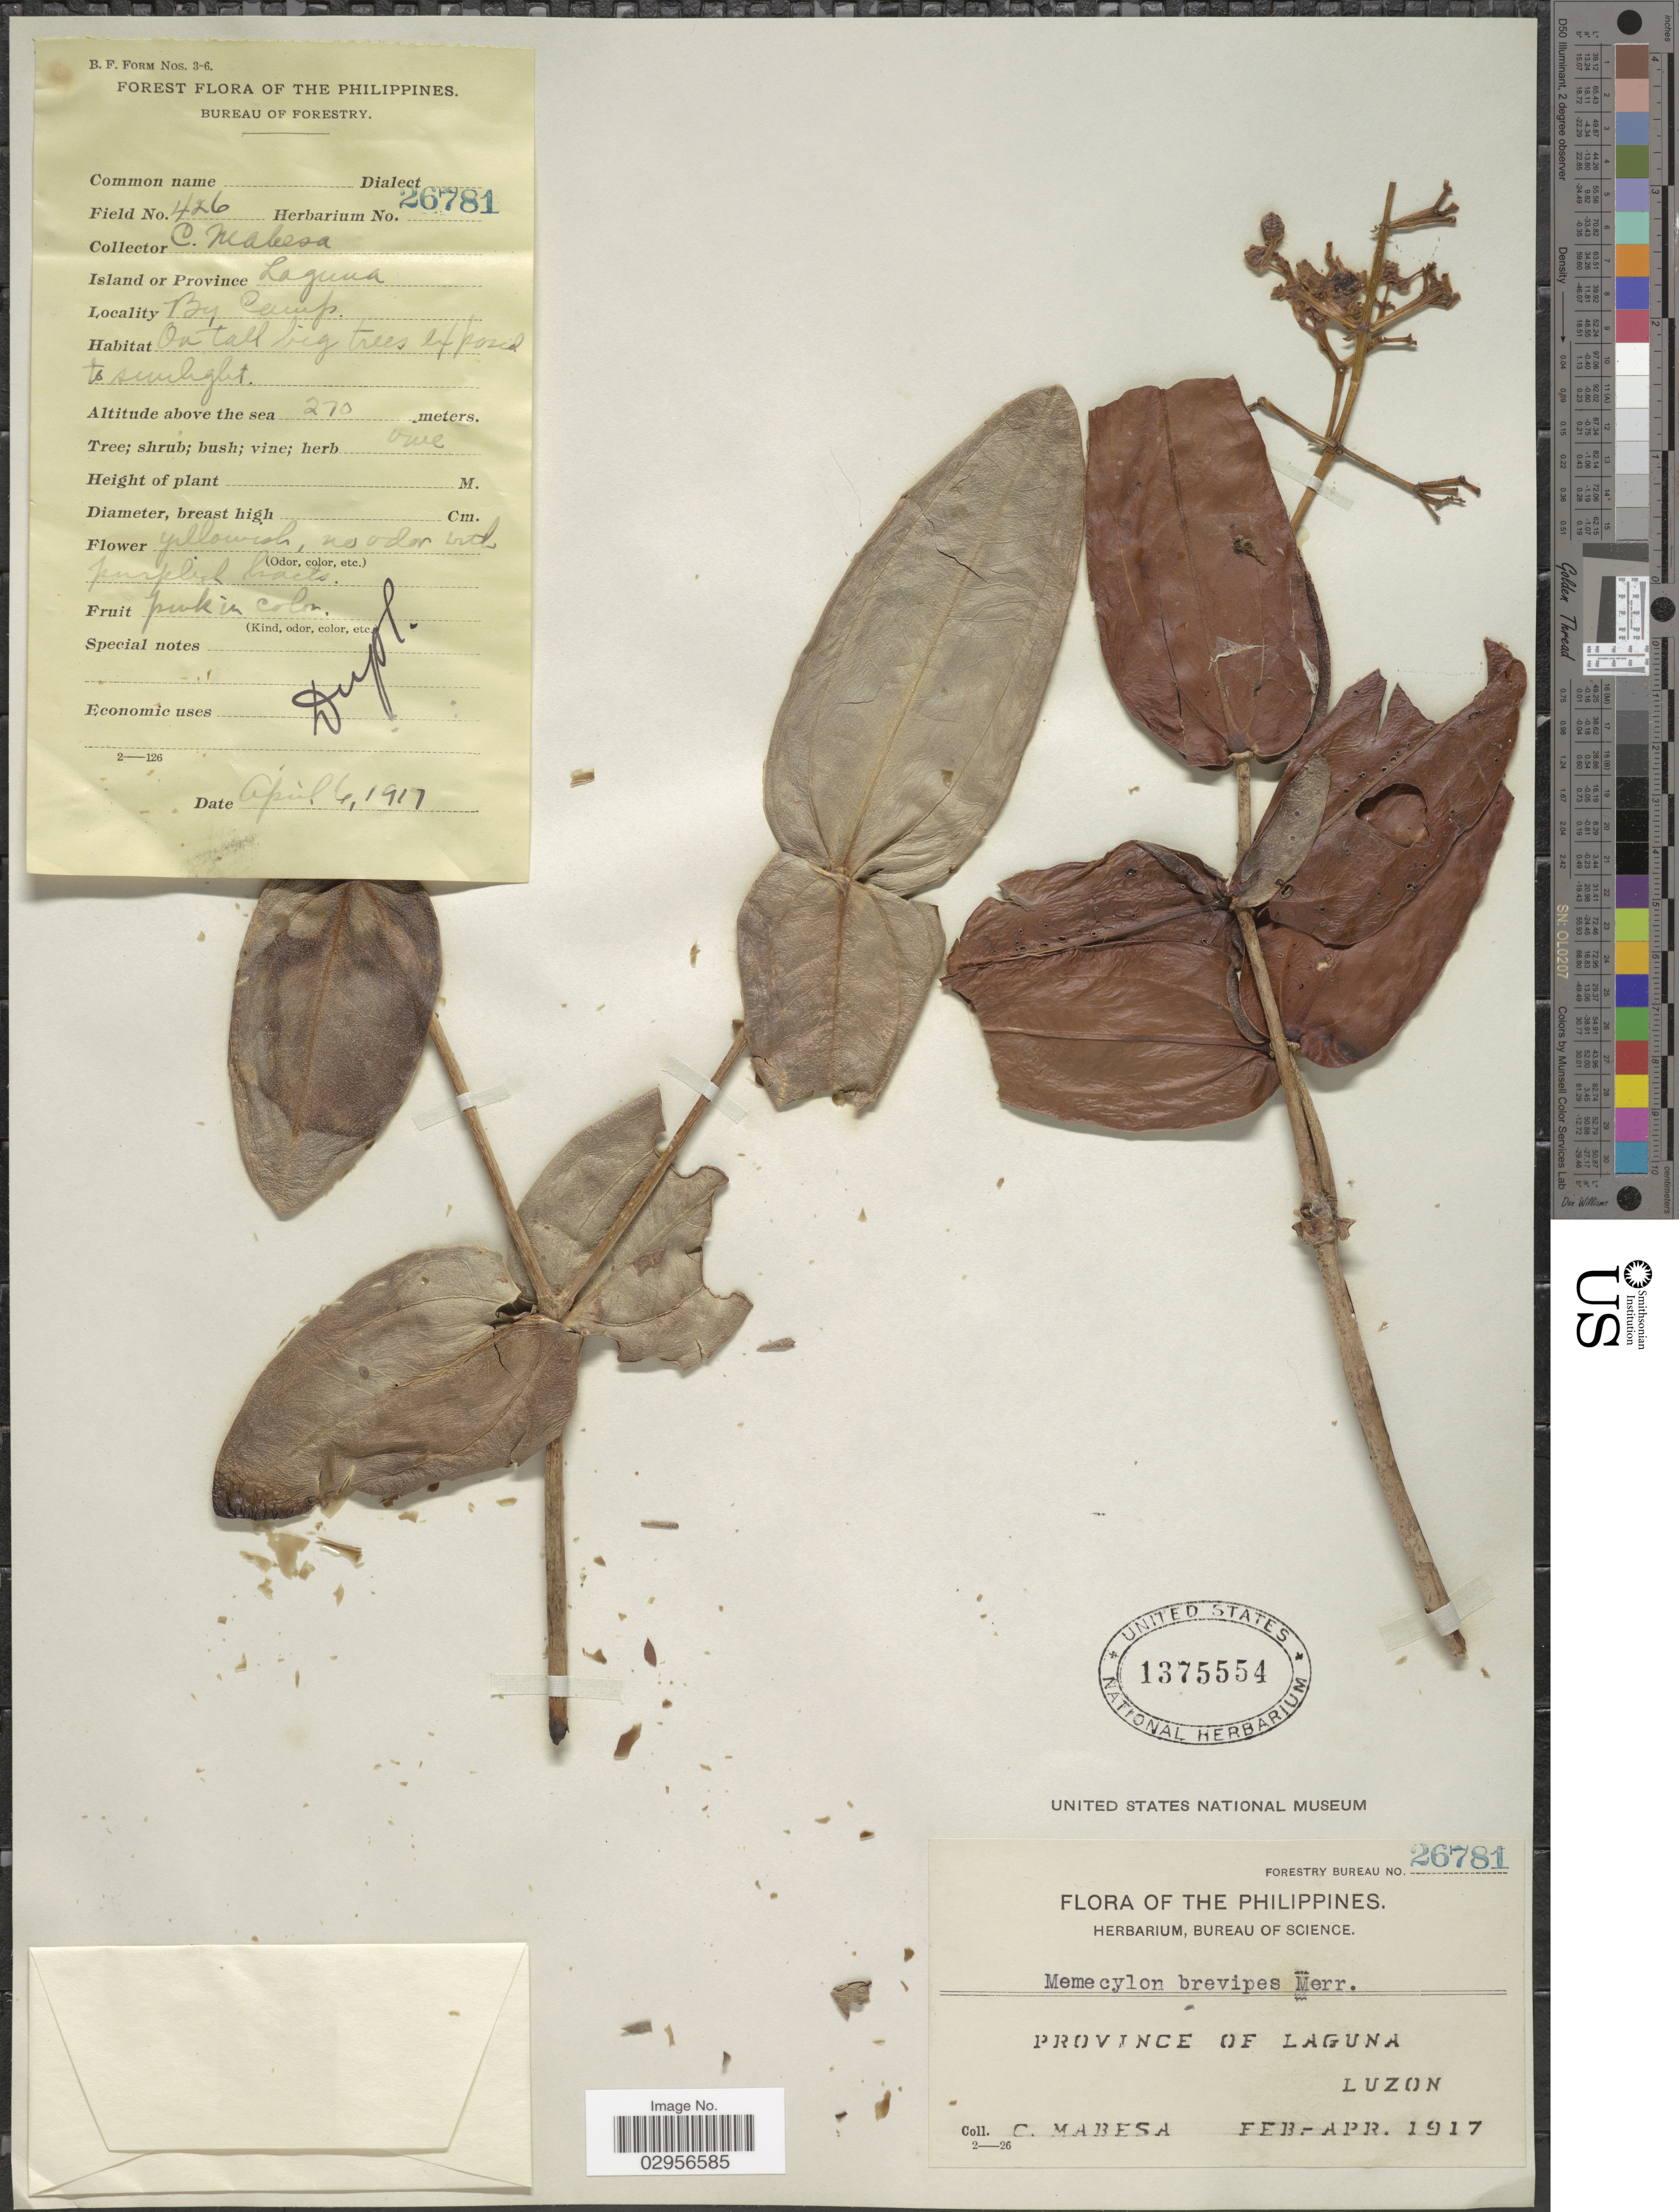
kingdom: Plantae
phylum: Tracheophyta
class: Magnoliopsida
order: Myrtales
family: Melastomataceae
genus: Memecylon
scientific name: Memecylon brevipes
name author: Merr.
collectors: C. Mabesa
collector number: Forestry Bureau 26781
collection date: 1917-02/1917-04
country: Philippines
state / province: Calabarzon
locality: Province of Laguna, Luzon.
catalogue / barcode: US 1375554